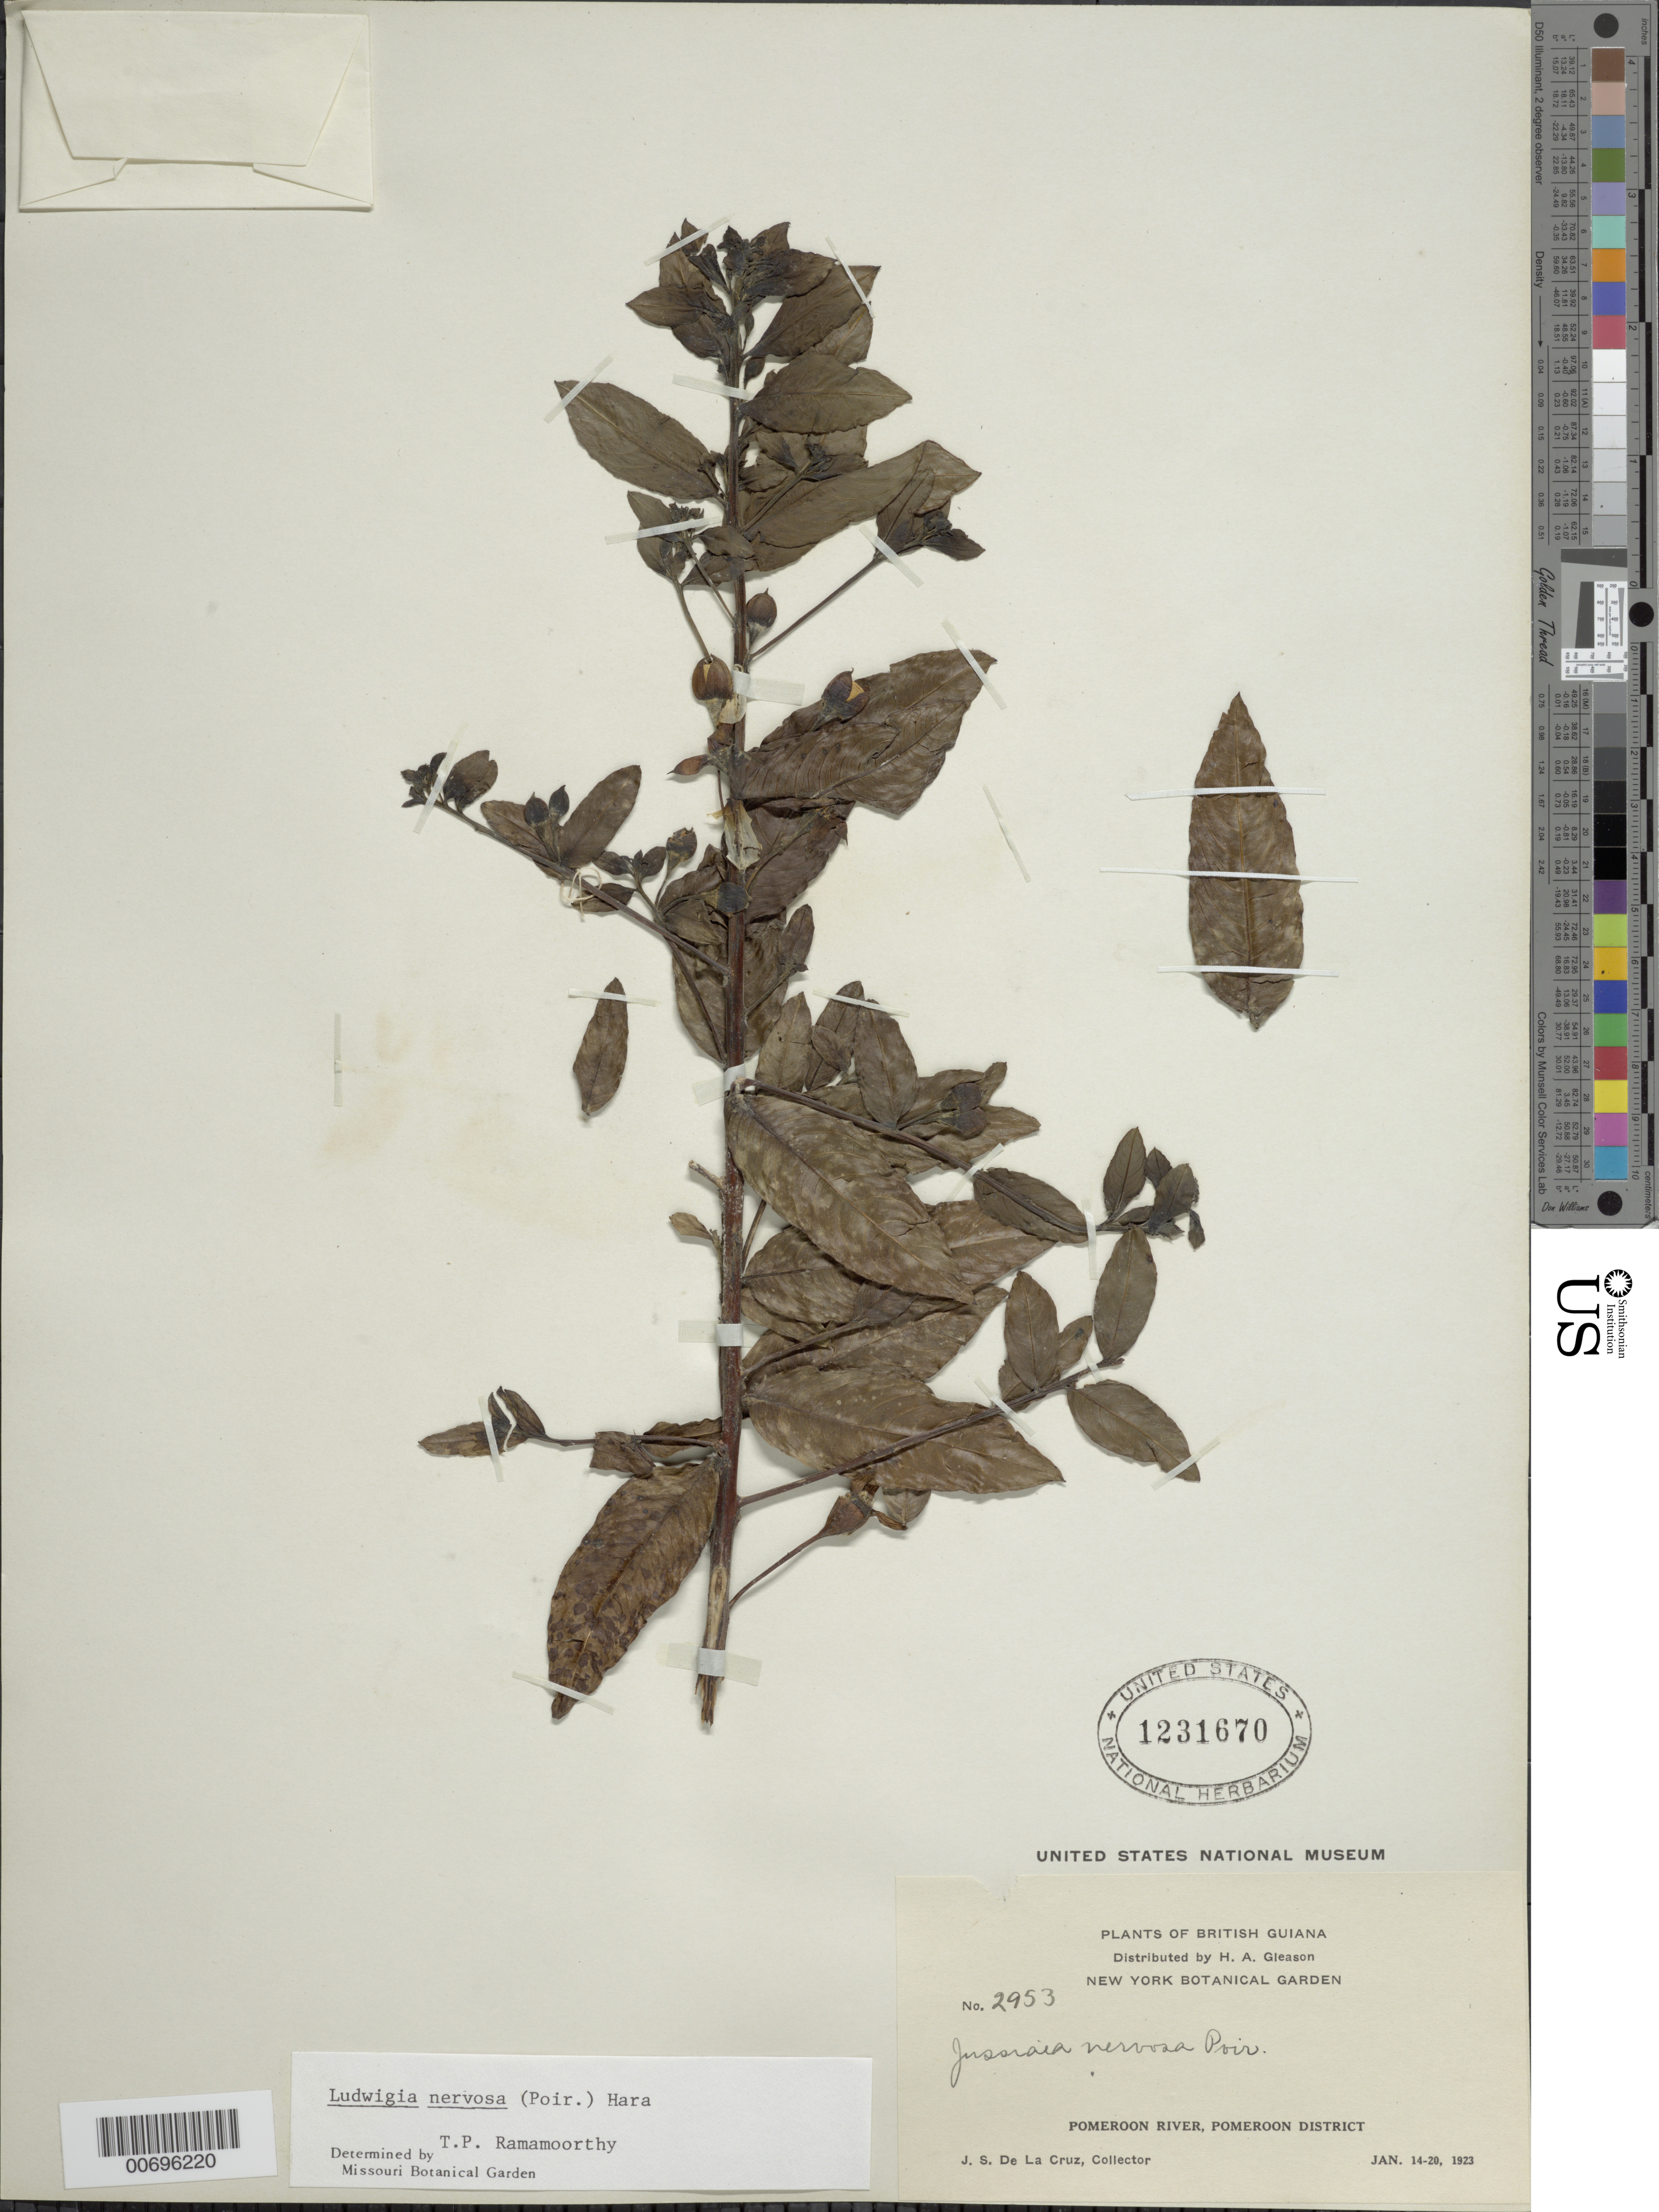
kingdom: Plantae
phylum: Tracheophyta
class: Magnoliopsida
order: Myrtales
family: Onagraceae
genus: Ludwigia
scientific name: Ludwigia nervosa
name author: (Poir.) H. Hara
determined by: Ramamoorthy, T. P.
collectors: J. S. de la Cruz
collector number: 2953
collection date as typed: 14-Jan-23 to 20-Jan-23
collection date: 1923-01-14/1923-01-20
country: Guyana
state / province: Pomeroon-Supenaam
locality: Pomeroon R.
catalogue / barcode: US 1231670